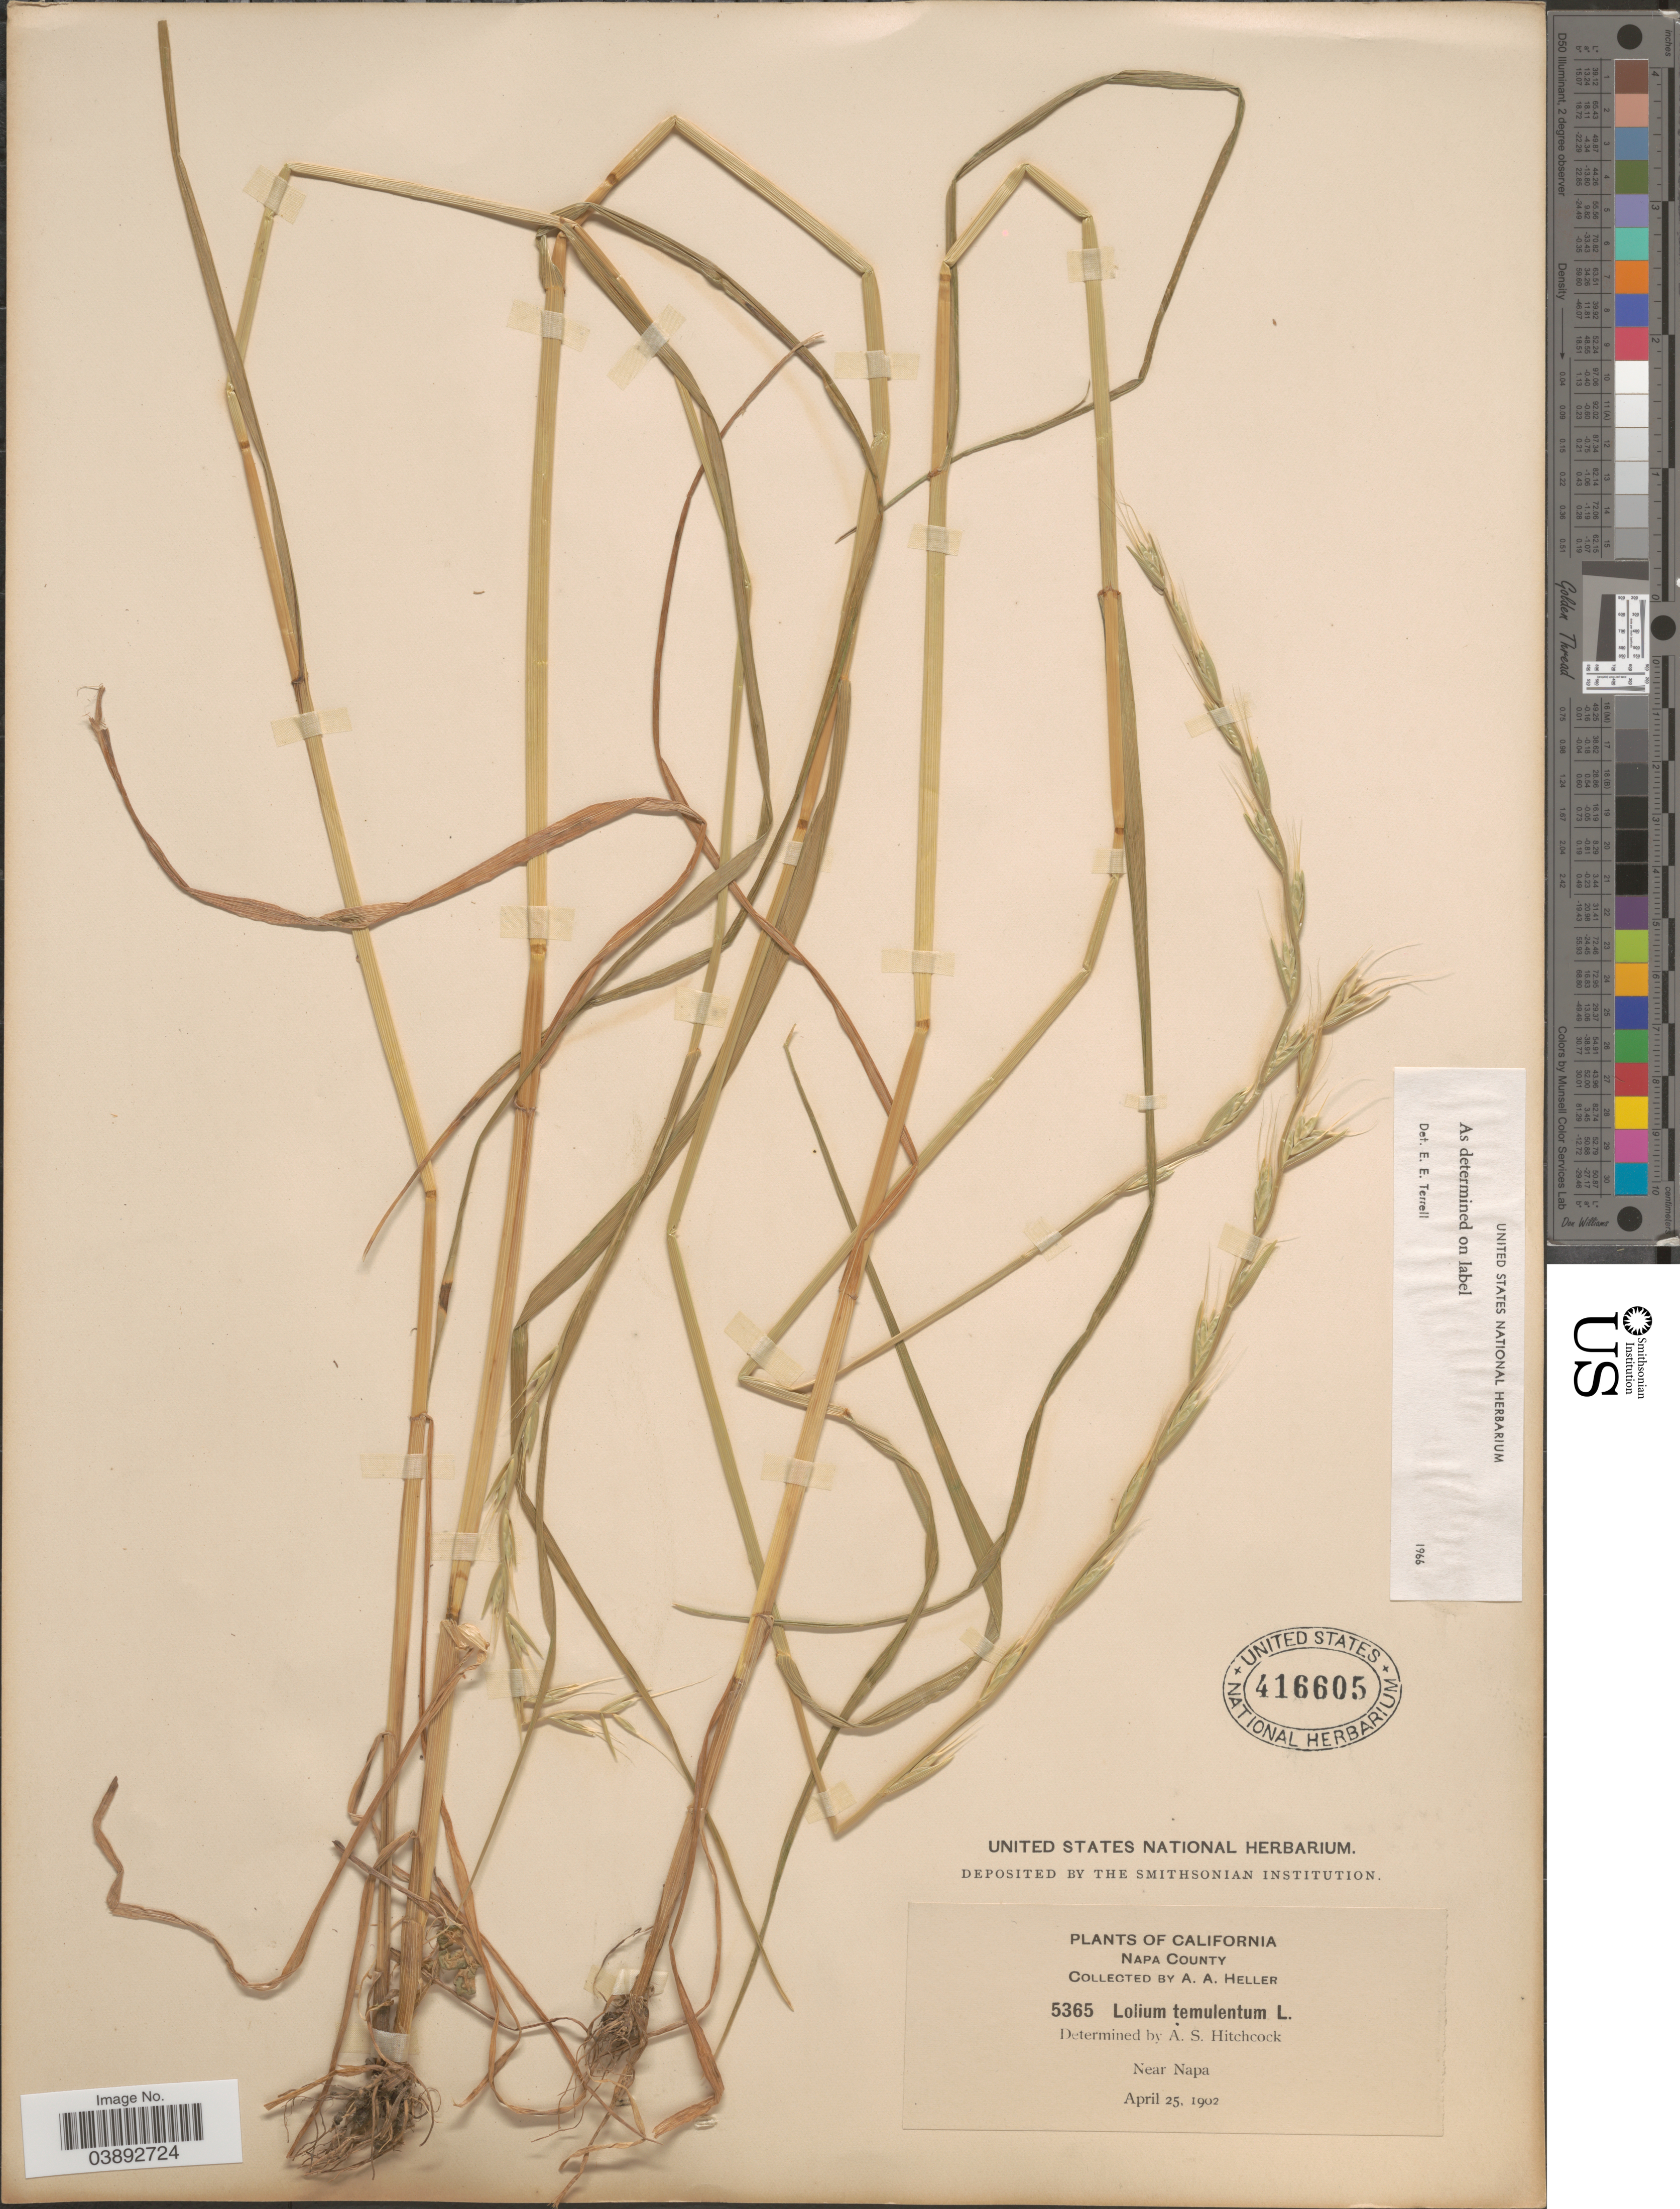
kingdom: Plantae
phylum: Tracheophyta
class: Liliopsida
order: Poales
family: Poaceae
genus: Lolium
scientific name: Lolium temulentum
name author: L.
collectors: A. A. Heller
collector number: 5365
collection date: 1902-04-25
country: United States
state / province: California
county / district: Napa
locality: Napa County. Near Napa.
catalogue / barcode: US 416605